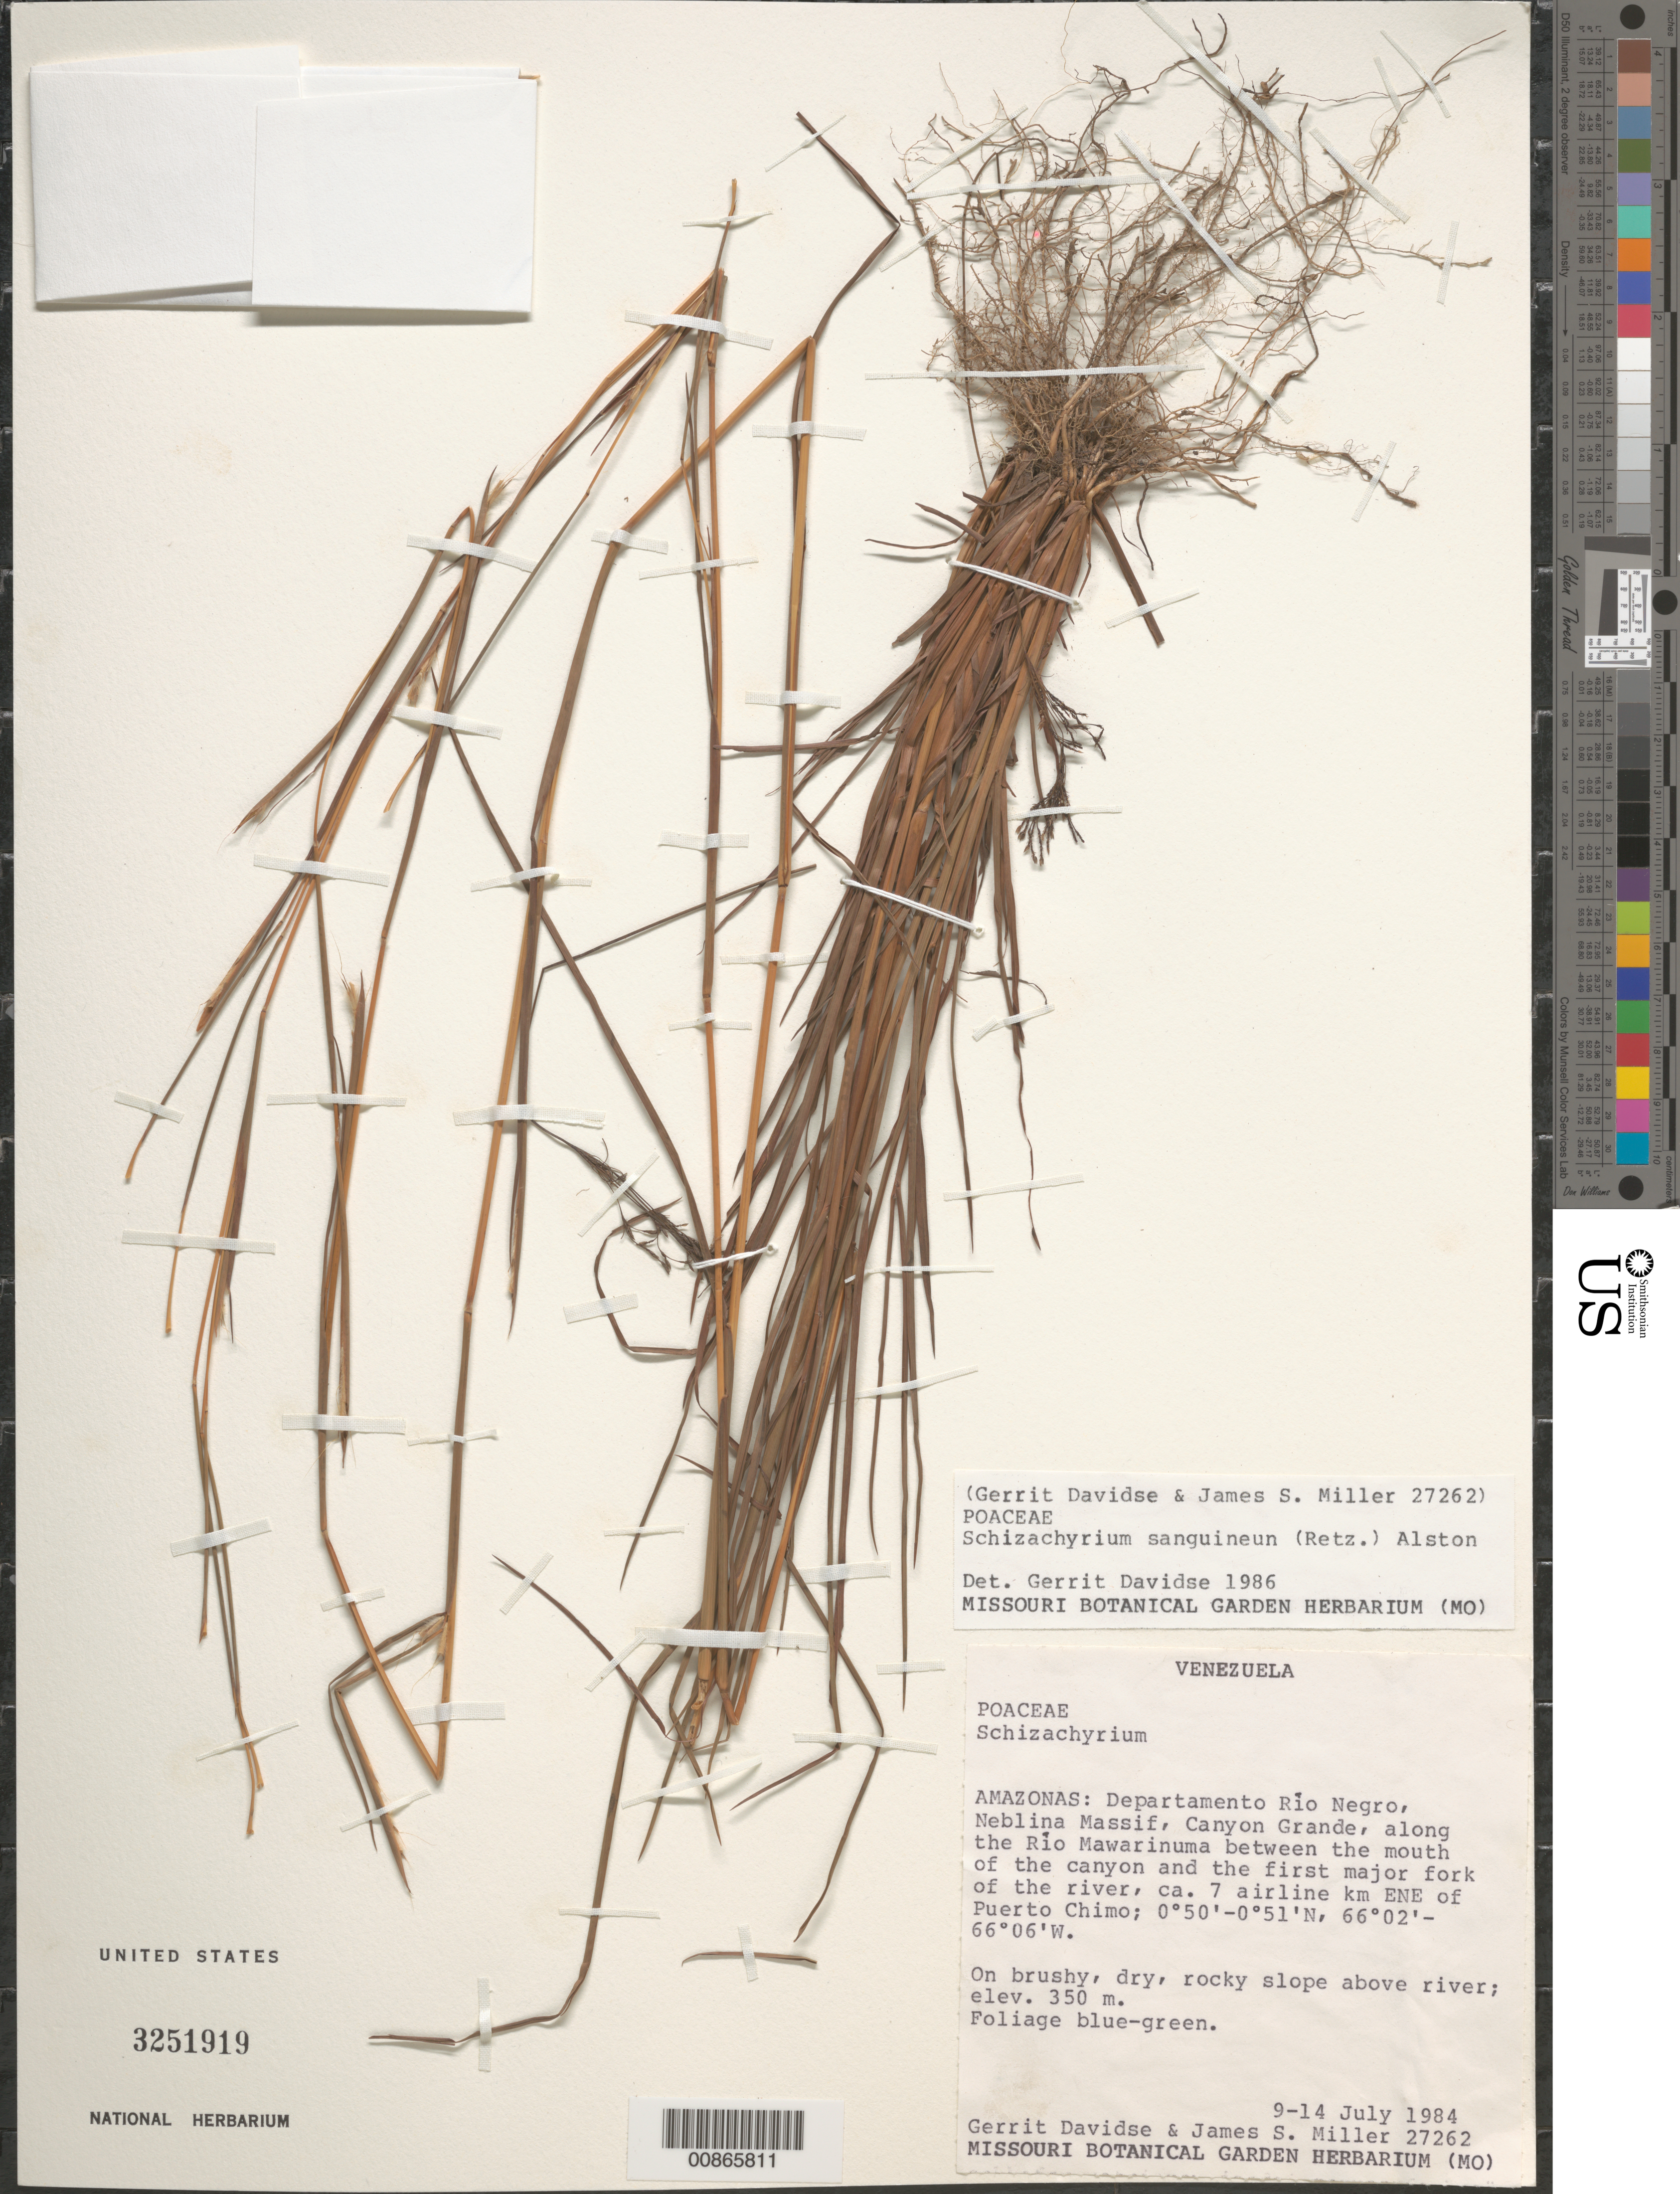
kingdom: Plantae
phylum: Tracheophyta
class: Liliopsida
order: Poales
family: Poaceae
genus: Schizachyrium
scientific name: Schizachyrium sanguineum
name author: (Retz.) Alston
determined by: Davidse, Gerrit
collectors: G. Davidse & J. S. Miller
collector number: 27262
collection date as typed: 9-Jul-84 to 14-Jul-84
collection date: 1984-07-09/1984-07-14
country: Venezuela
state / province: Amazonas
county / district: Río Negro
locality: Neblina Massif, Canyon Grande, along Río Mawarinuma, 7 airline km E-NE of Puerto Chimo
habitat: Brushy, dry, rocky slope above river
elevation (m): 350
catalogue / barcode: US 3251919